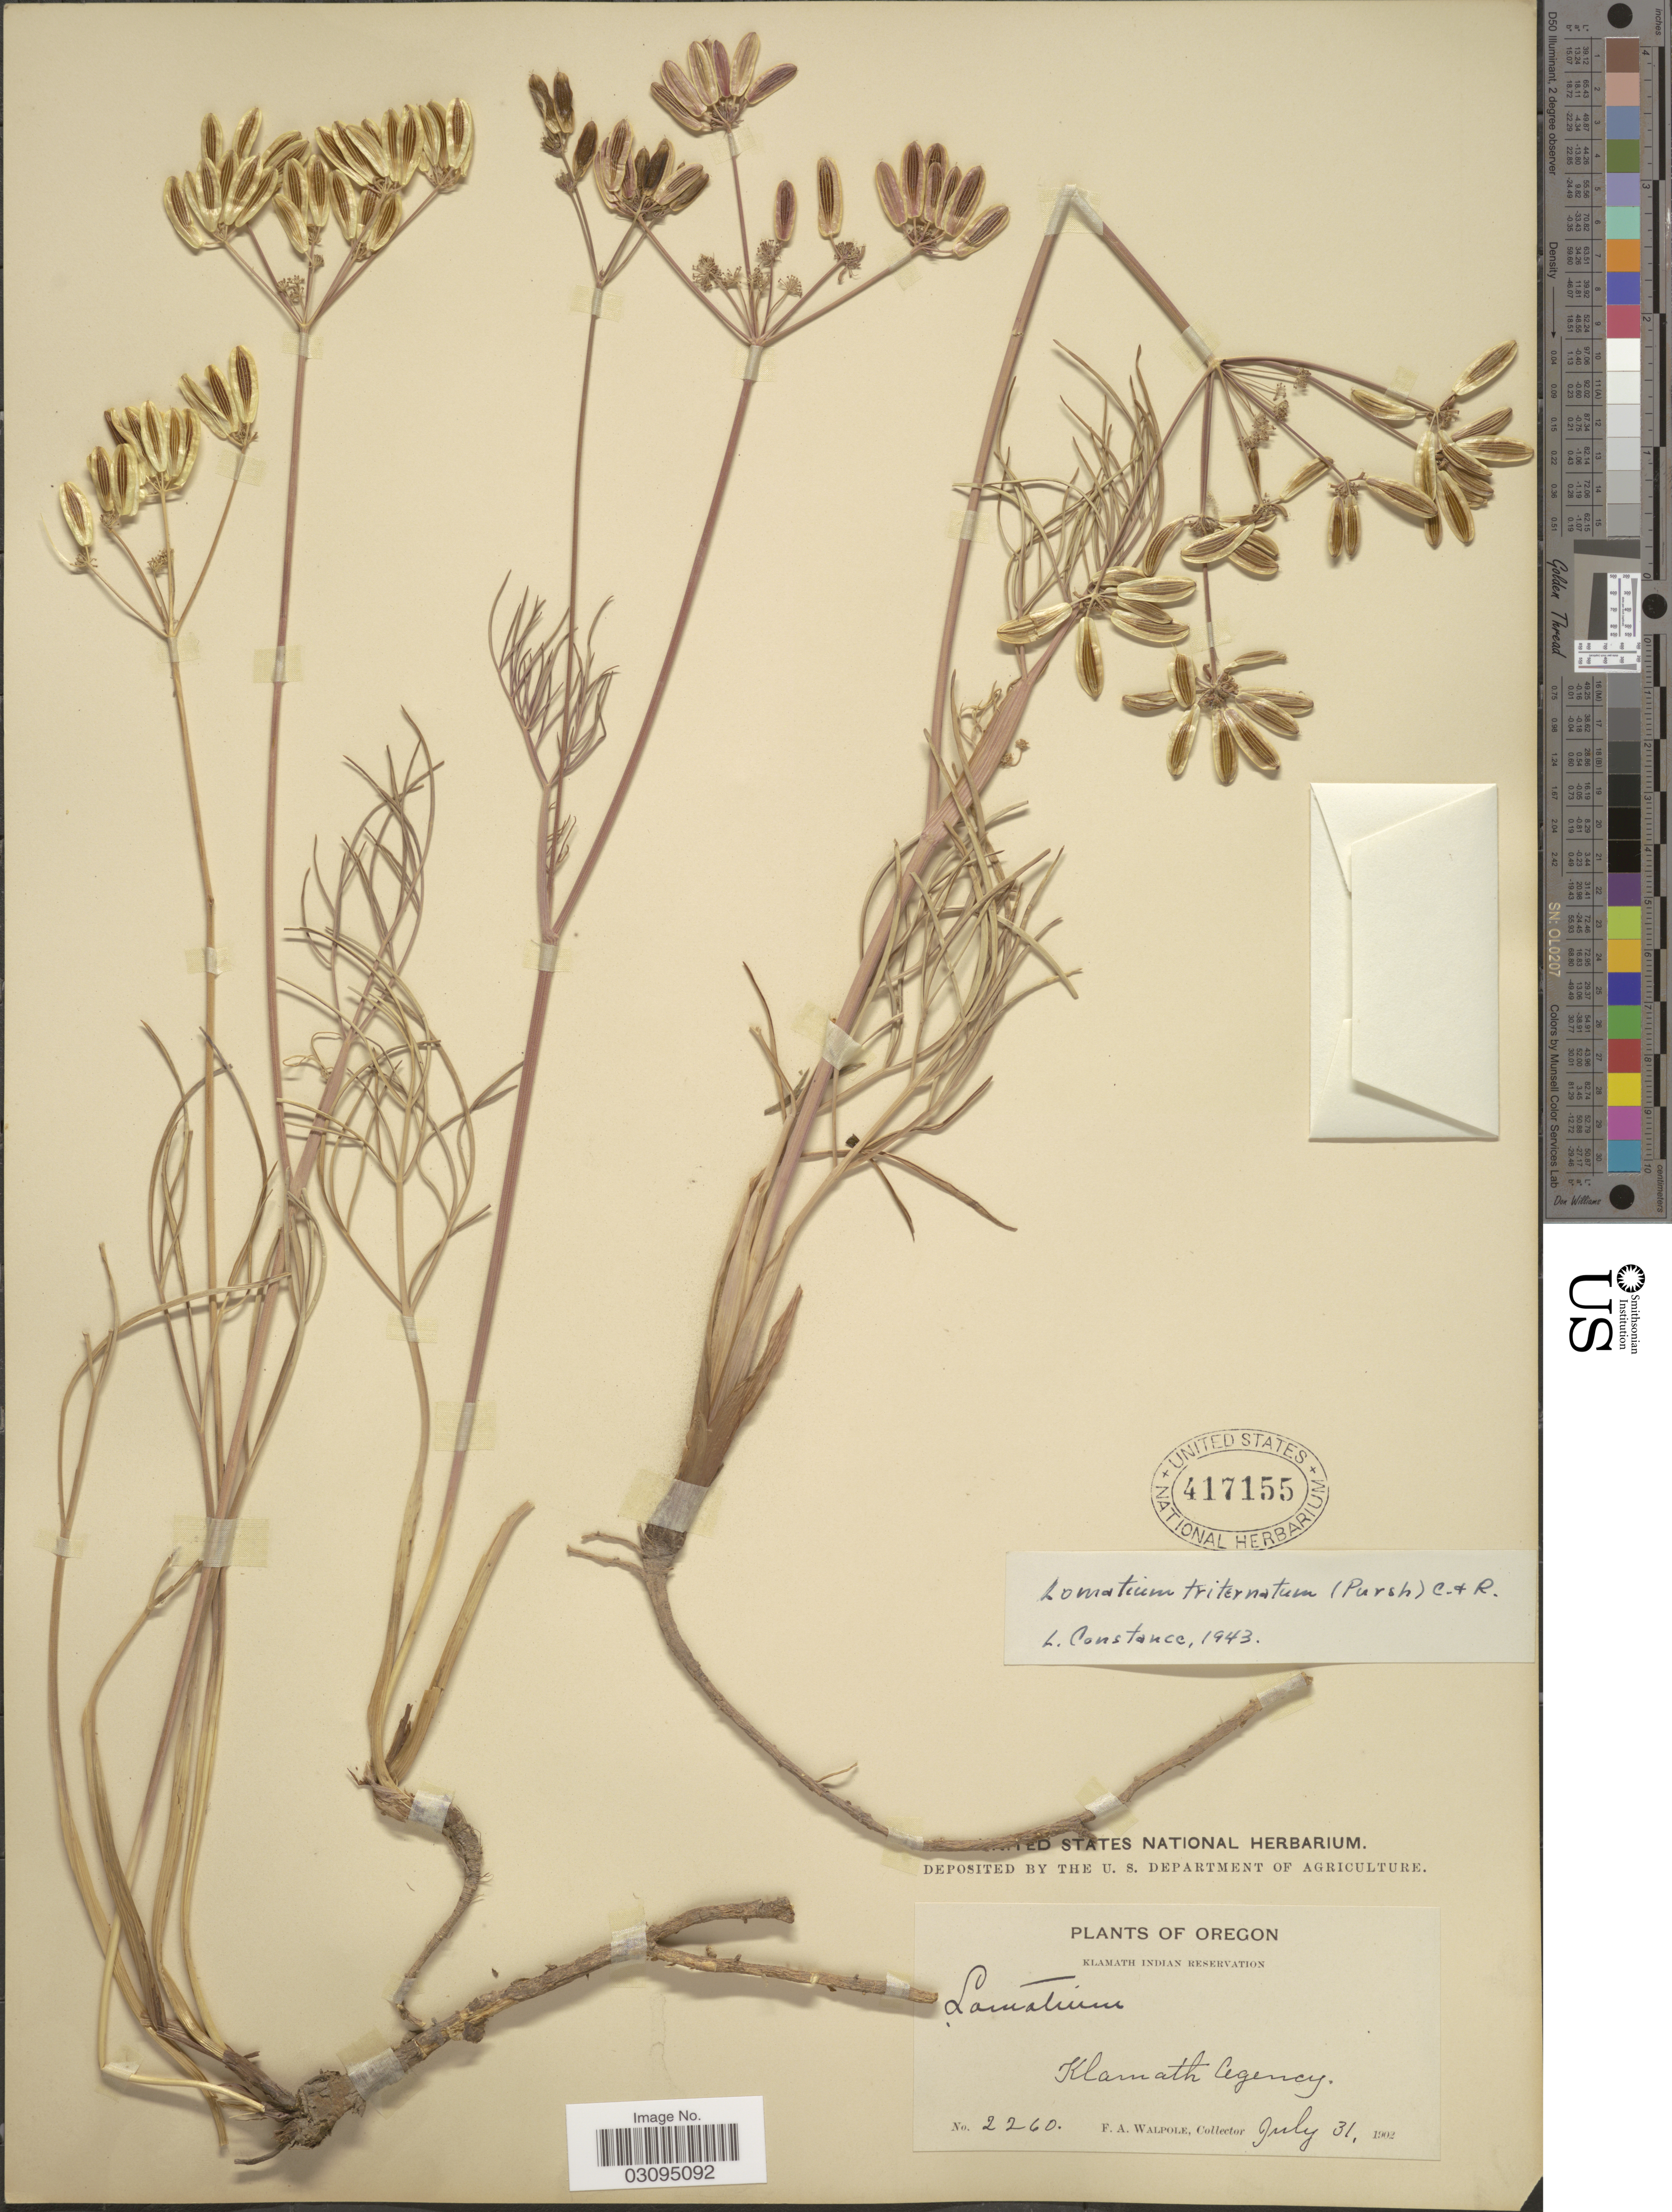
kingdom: Plantae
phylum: Tracheophyta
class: Magnoliopsida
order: Apiales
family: Apiaceae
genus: Lomatium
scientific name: Lomatium triternatum var. brevifolium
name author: (J.M. Coult. & Rose) Mathias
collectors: F. Walpole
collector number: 2260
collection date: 1902-07-31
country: United States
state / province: Oregon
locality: Klamath Indian Reservation, Klamath Agency.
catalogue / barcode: US 417155